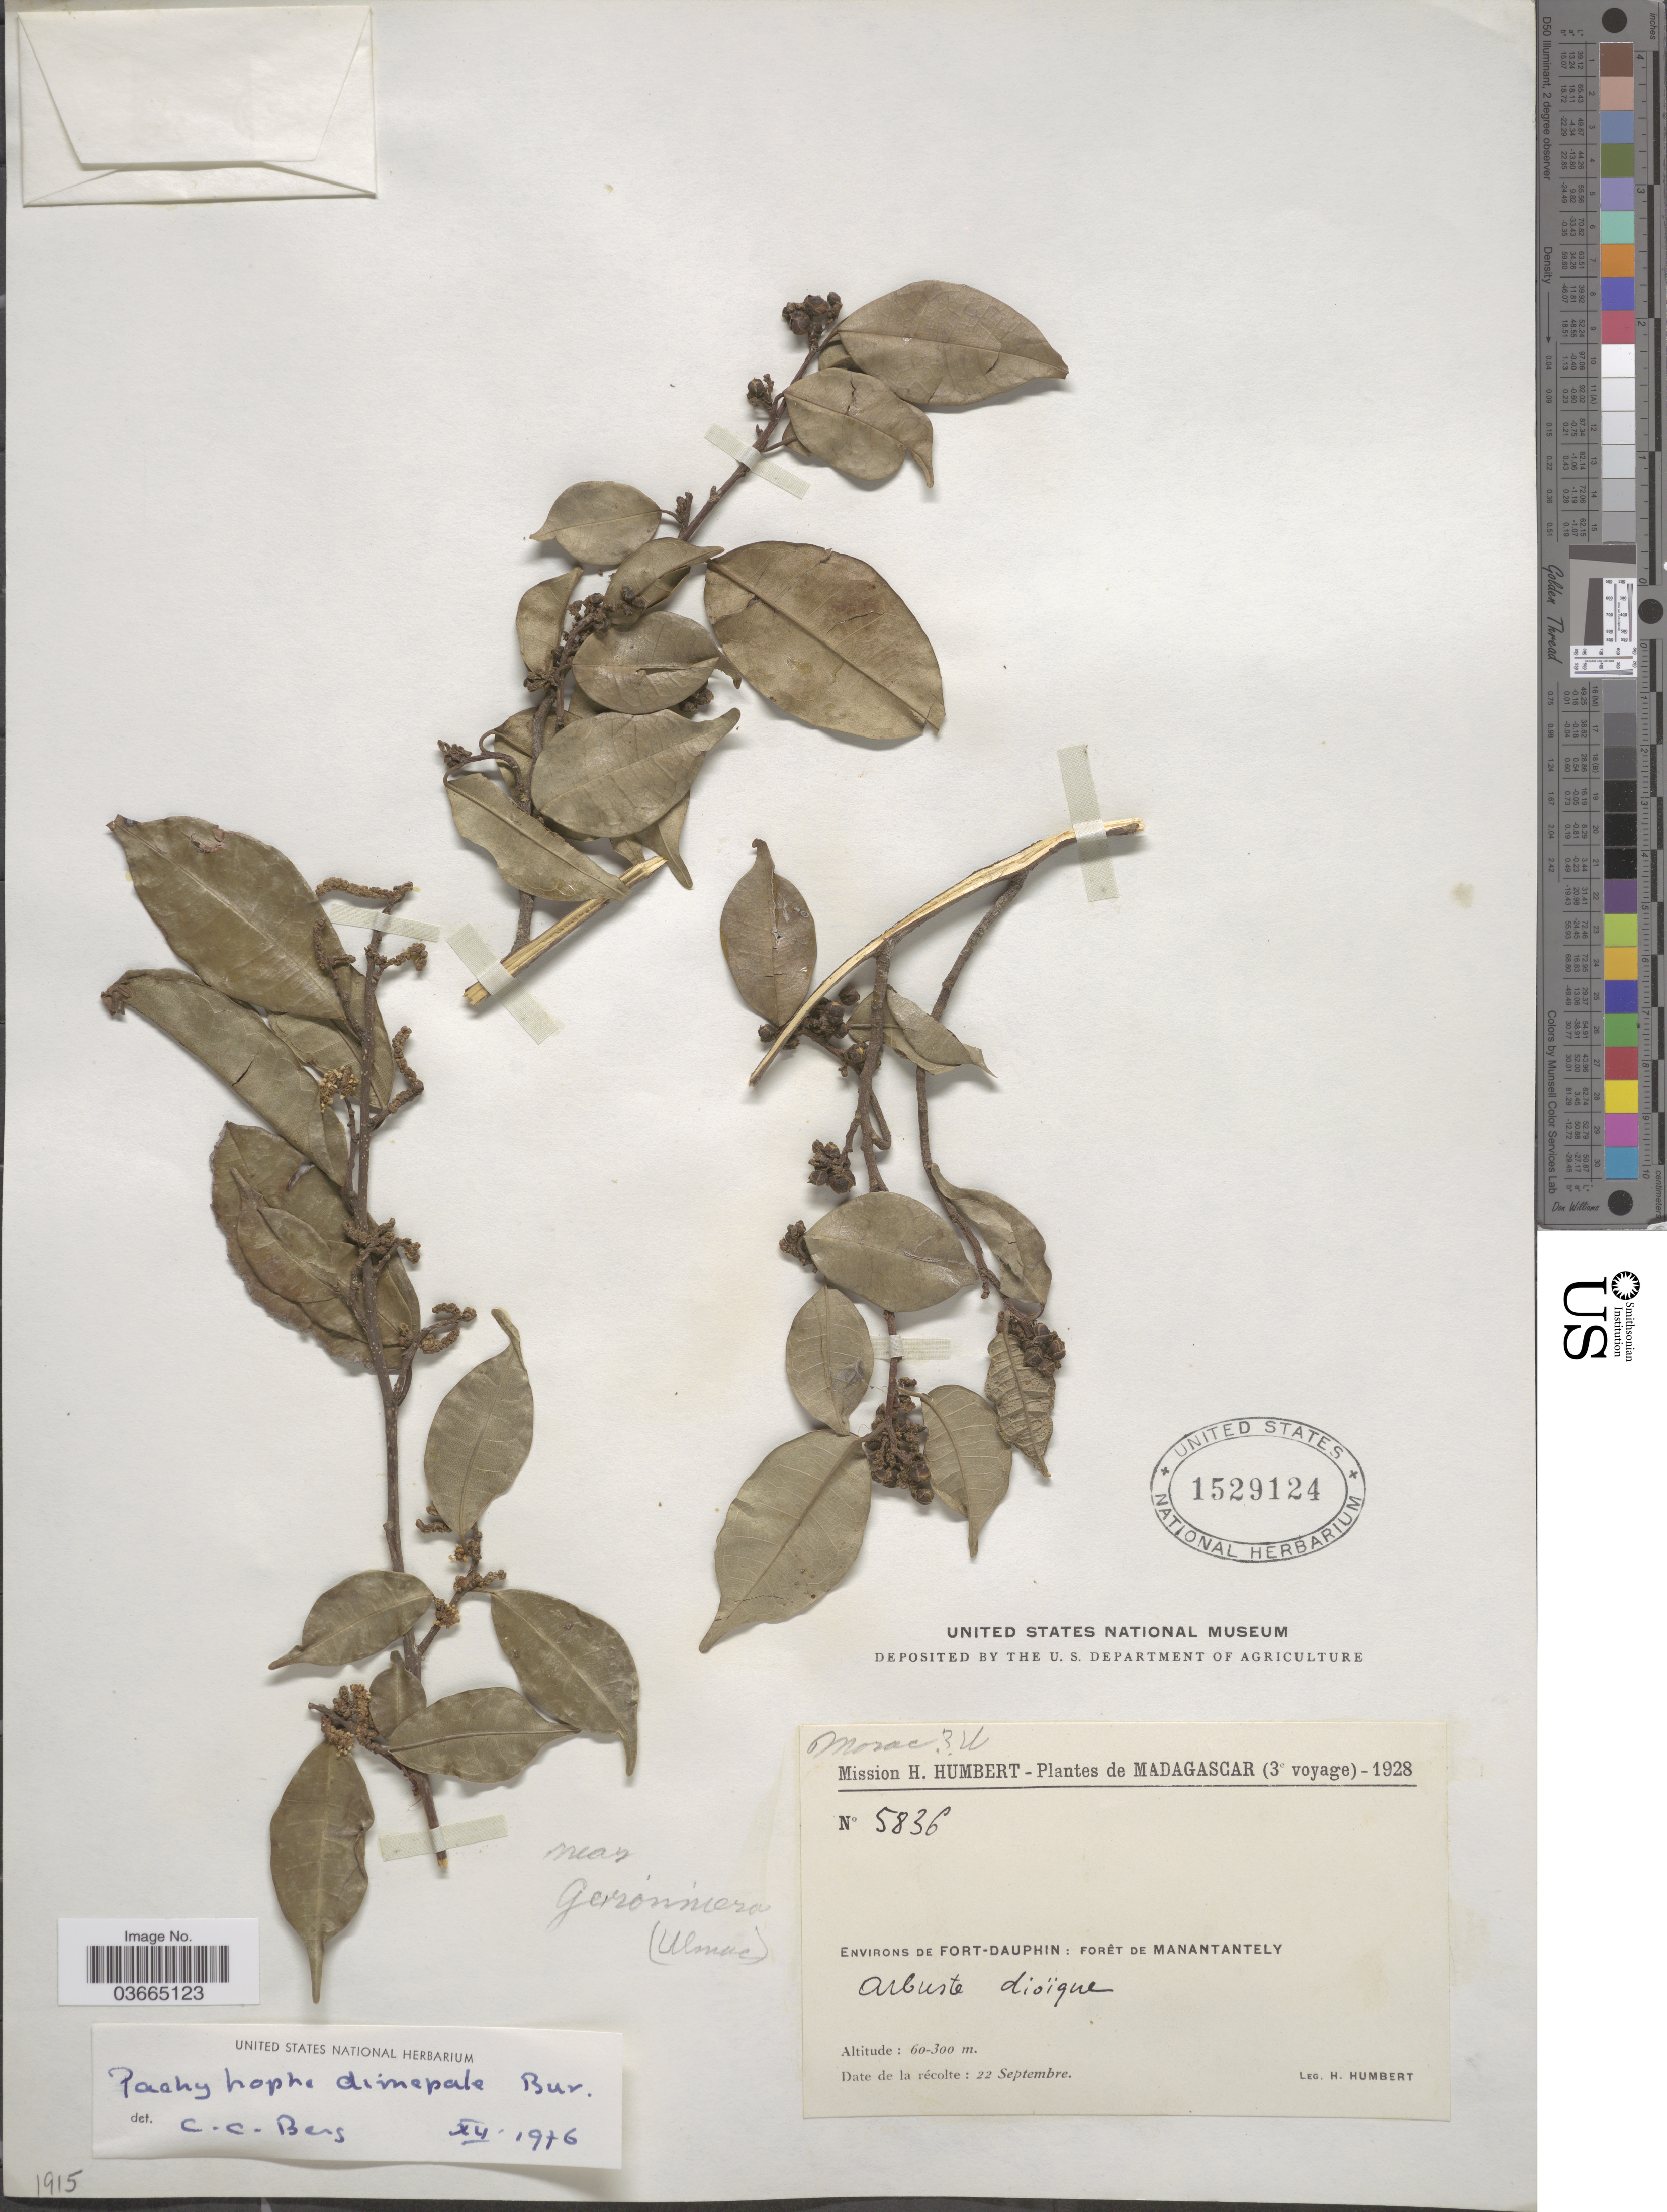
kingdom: Plantae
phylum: Tracheophyta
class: Magnoliopsida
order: Rosales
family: Moraceae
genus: Ampalis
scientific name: Ampalis dimepate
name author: (Bureau) E. M. Gardner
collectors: H. Humbert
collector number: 5836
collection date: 1928-09-22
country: Madagascar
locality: Environs de Fort-Dauphin: Forêt de Manantantely.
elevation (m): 60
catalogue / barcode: US 1529124